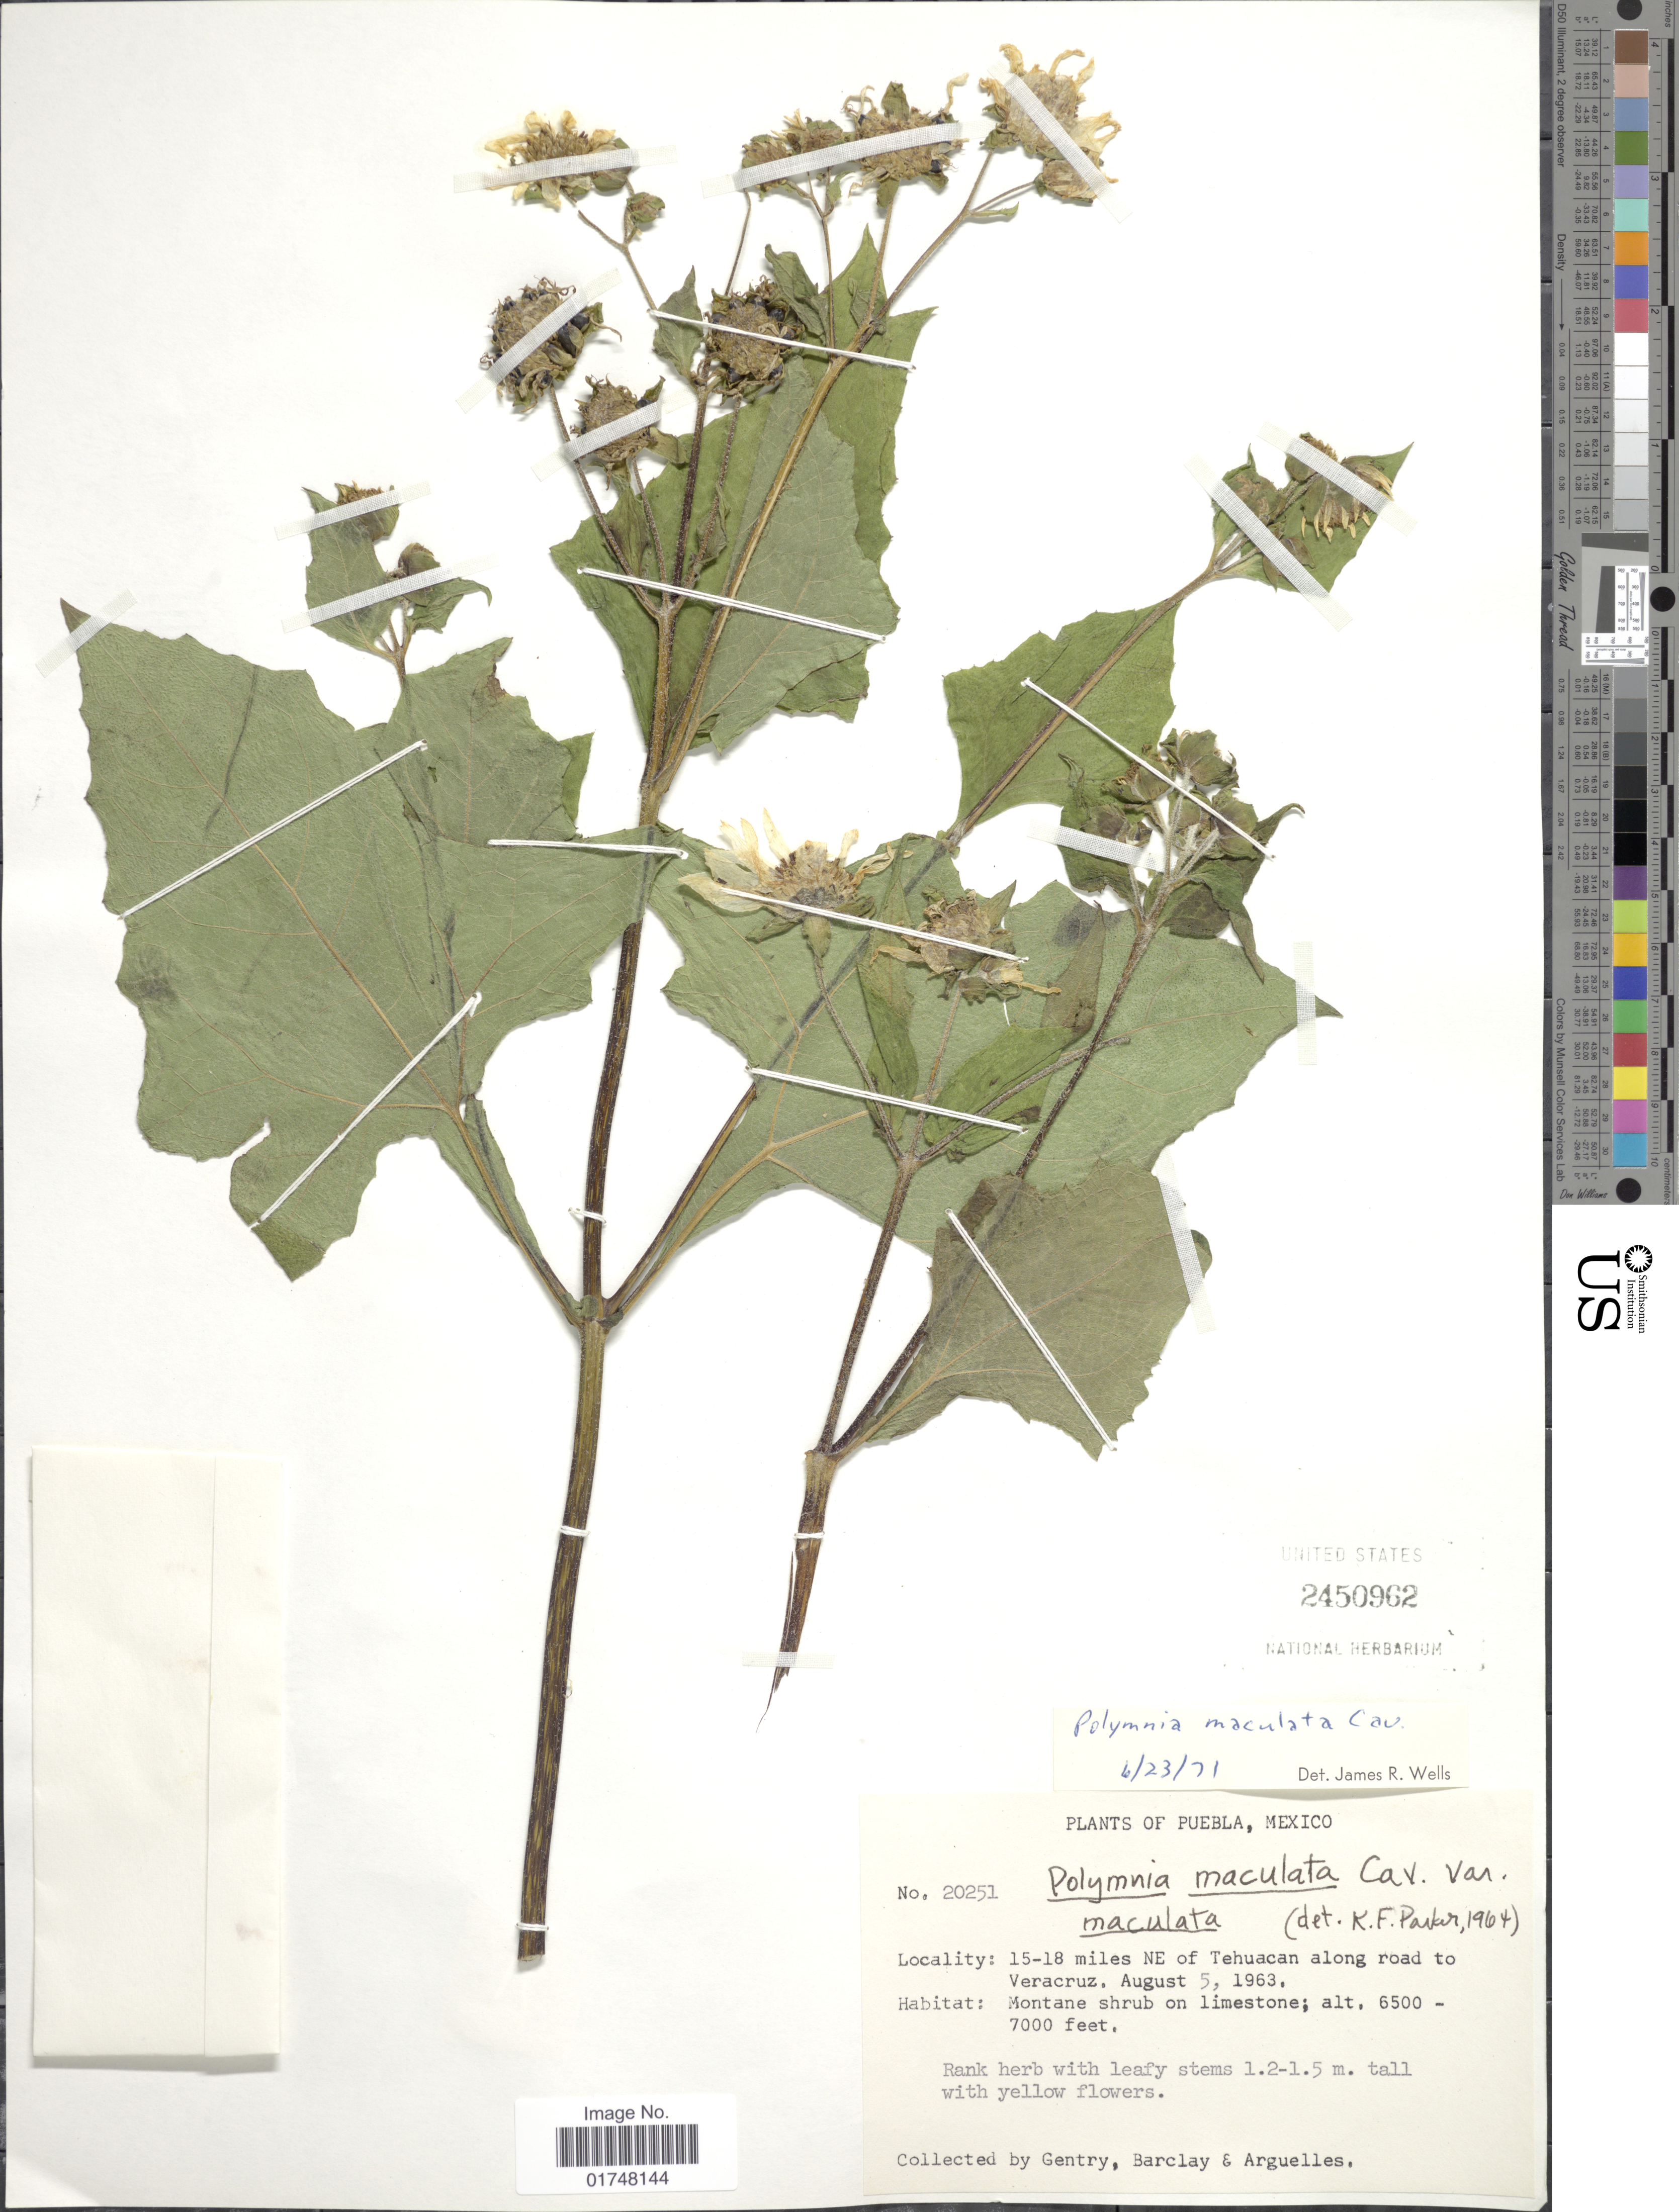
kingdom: Plantae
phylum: Tracheophyta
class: Magnoliopsida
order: Asterales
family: Asteraceae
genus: Smallanthus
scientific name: Smallanthus maculatus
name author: (Cav.) H. Rob.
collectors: Gentry, --, -- Barclay & Arguelles, --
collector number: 20251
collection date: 1963-08-05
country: Mexico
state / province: Puebla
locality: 15-18 miles NE of Tehuacan along road to Veracruz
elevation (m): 1981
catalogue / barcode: US 2450962